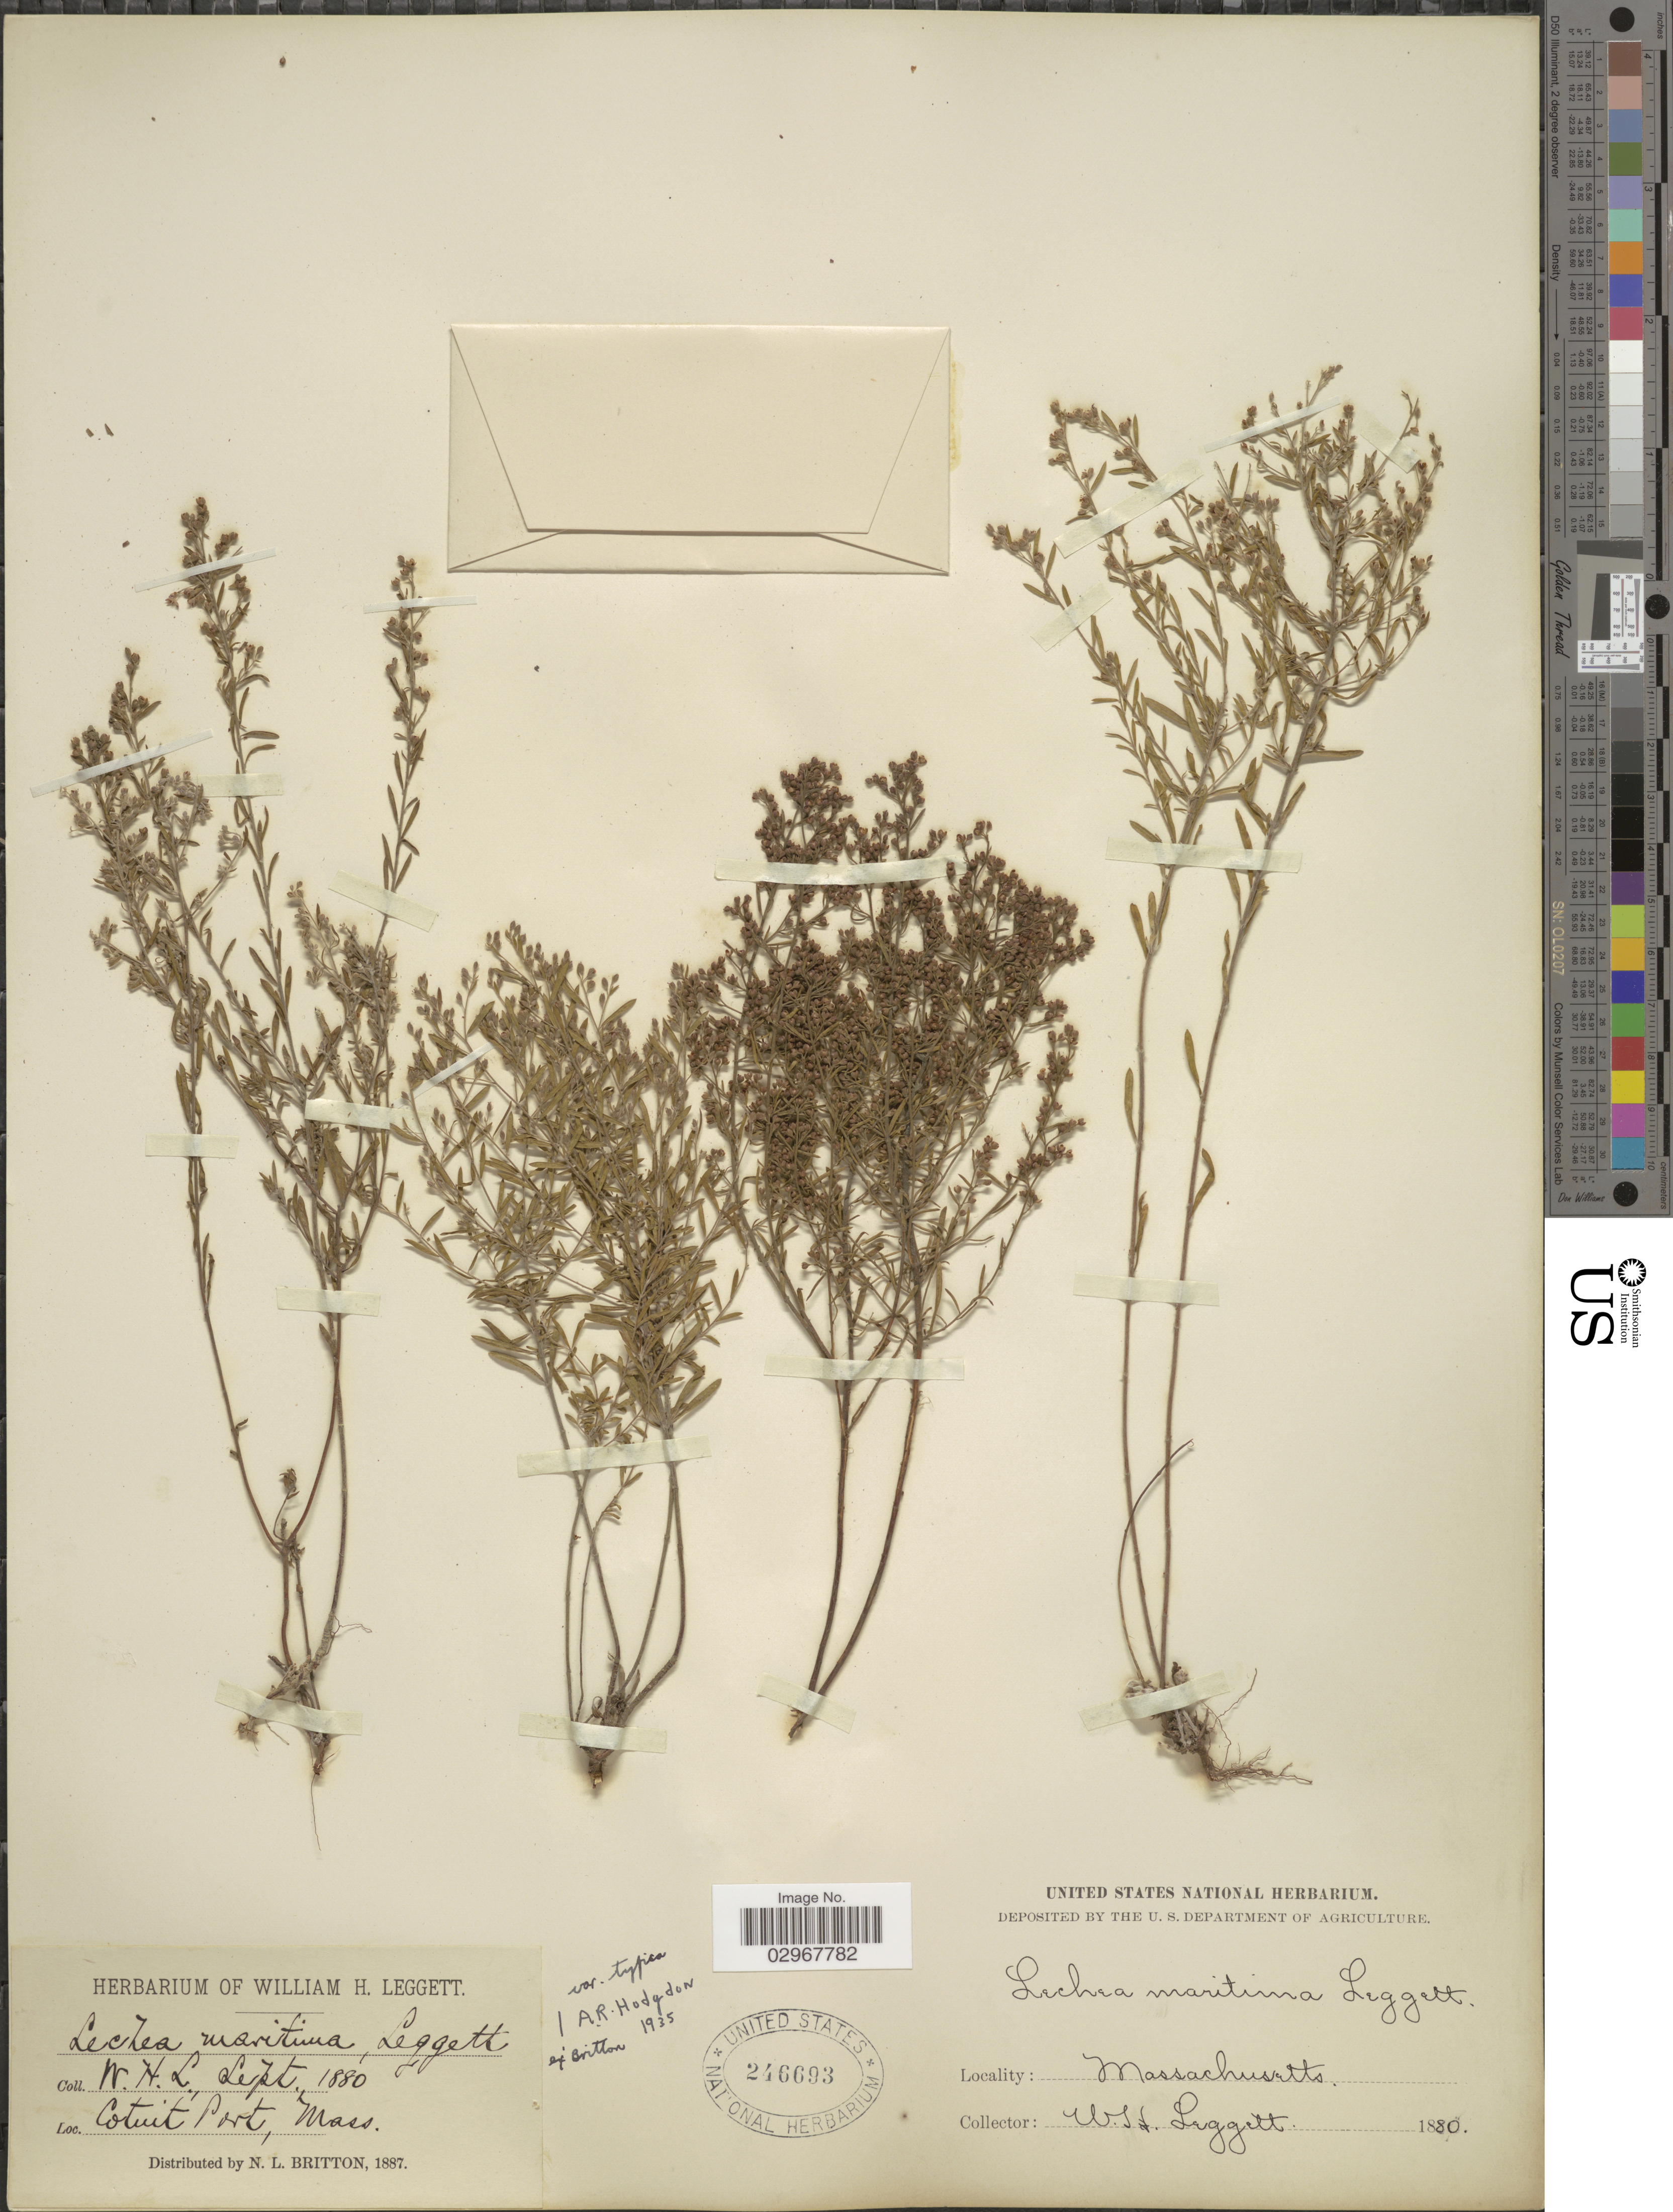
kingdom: Plantae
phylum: Tracheophyta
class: Magnoliopsida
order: Malvales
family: Cistaceae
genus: Lechea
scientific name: Lechea maritima var. typica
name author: Hodgdon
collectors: W. Leggett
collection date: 1880-09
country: United States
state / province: Massachusetts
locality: Cotuit Port, Mass.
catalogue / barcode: US 246693